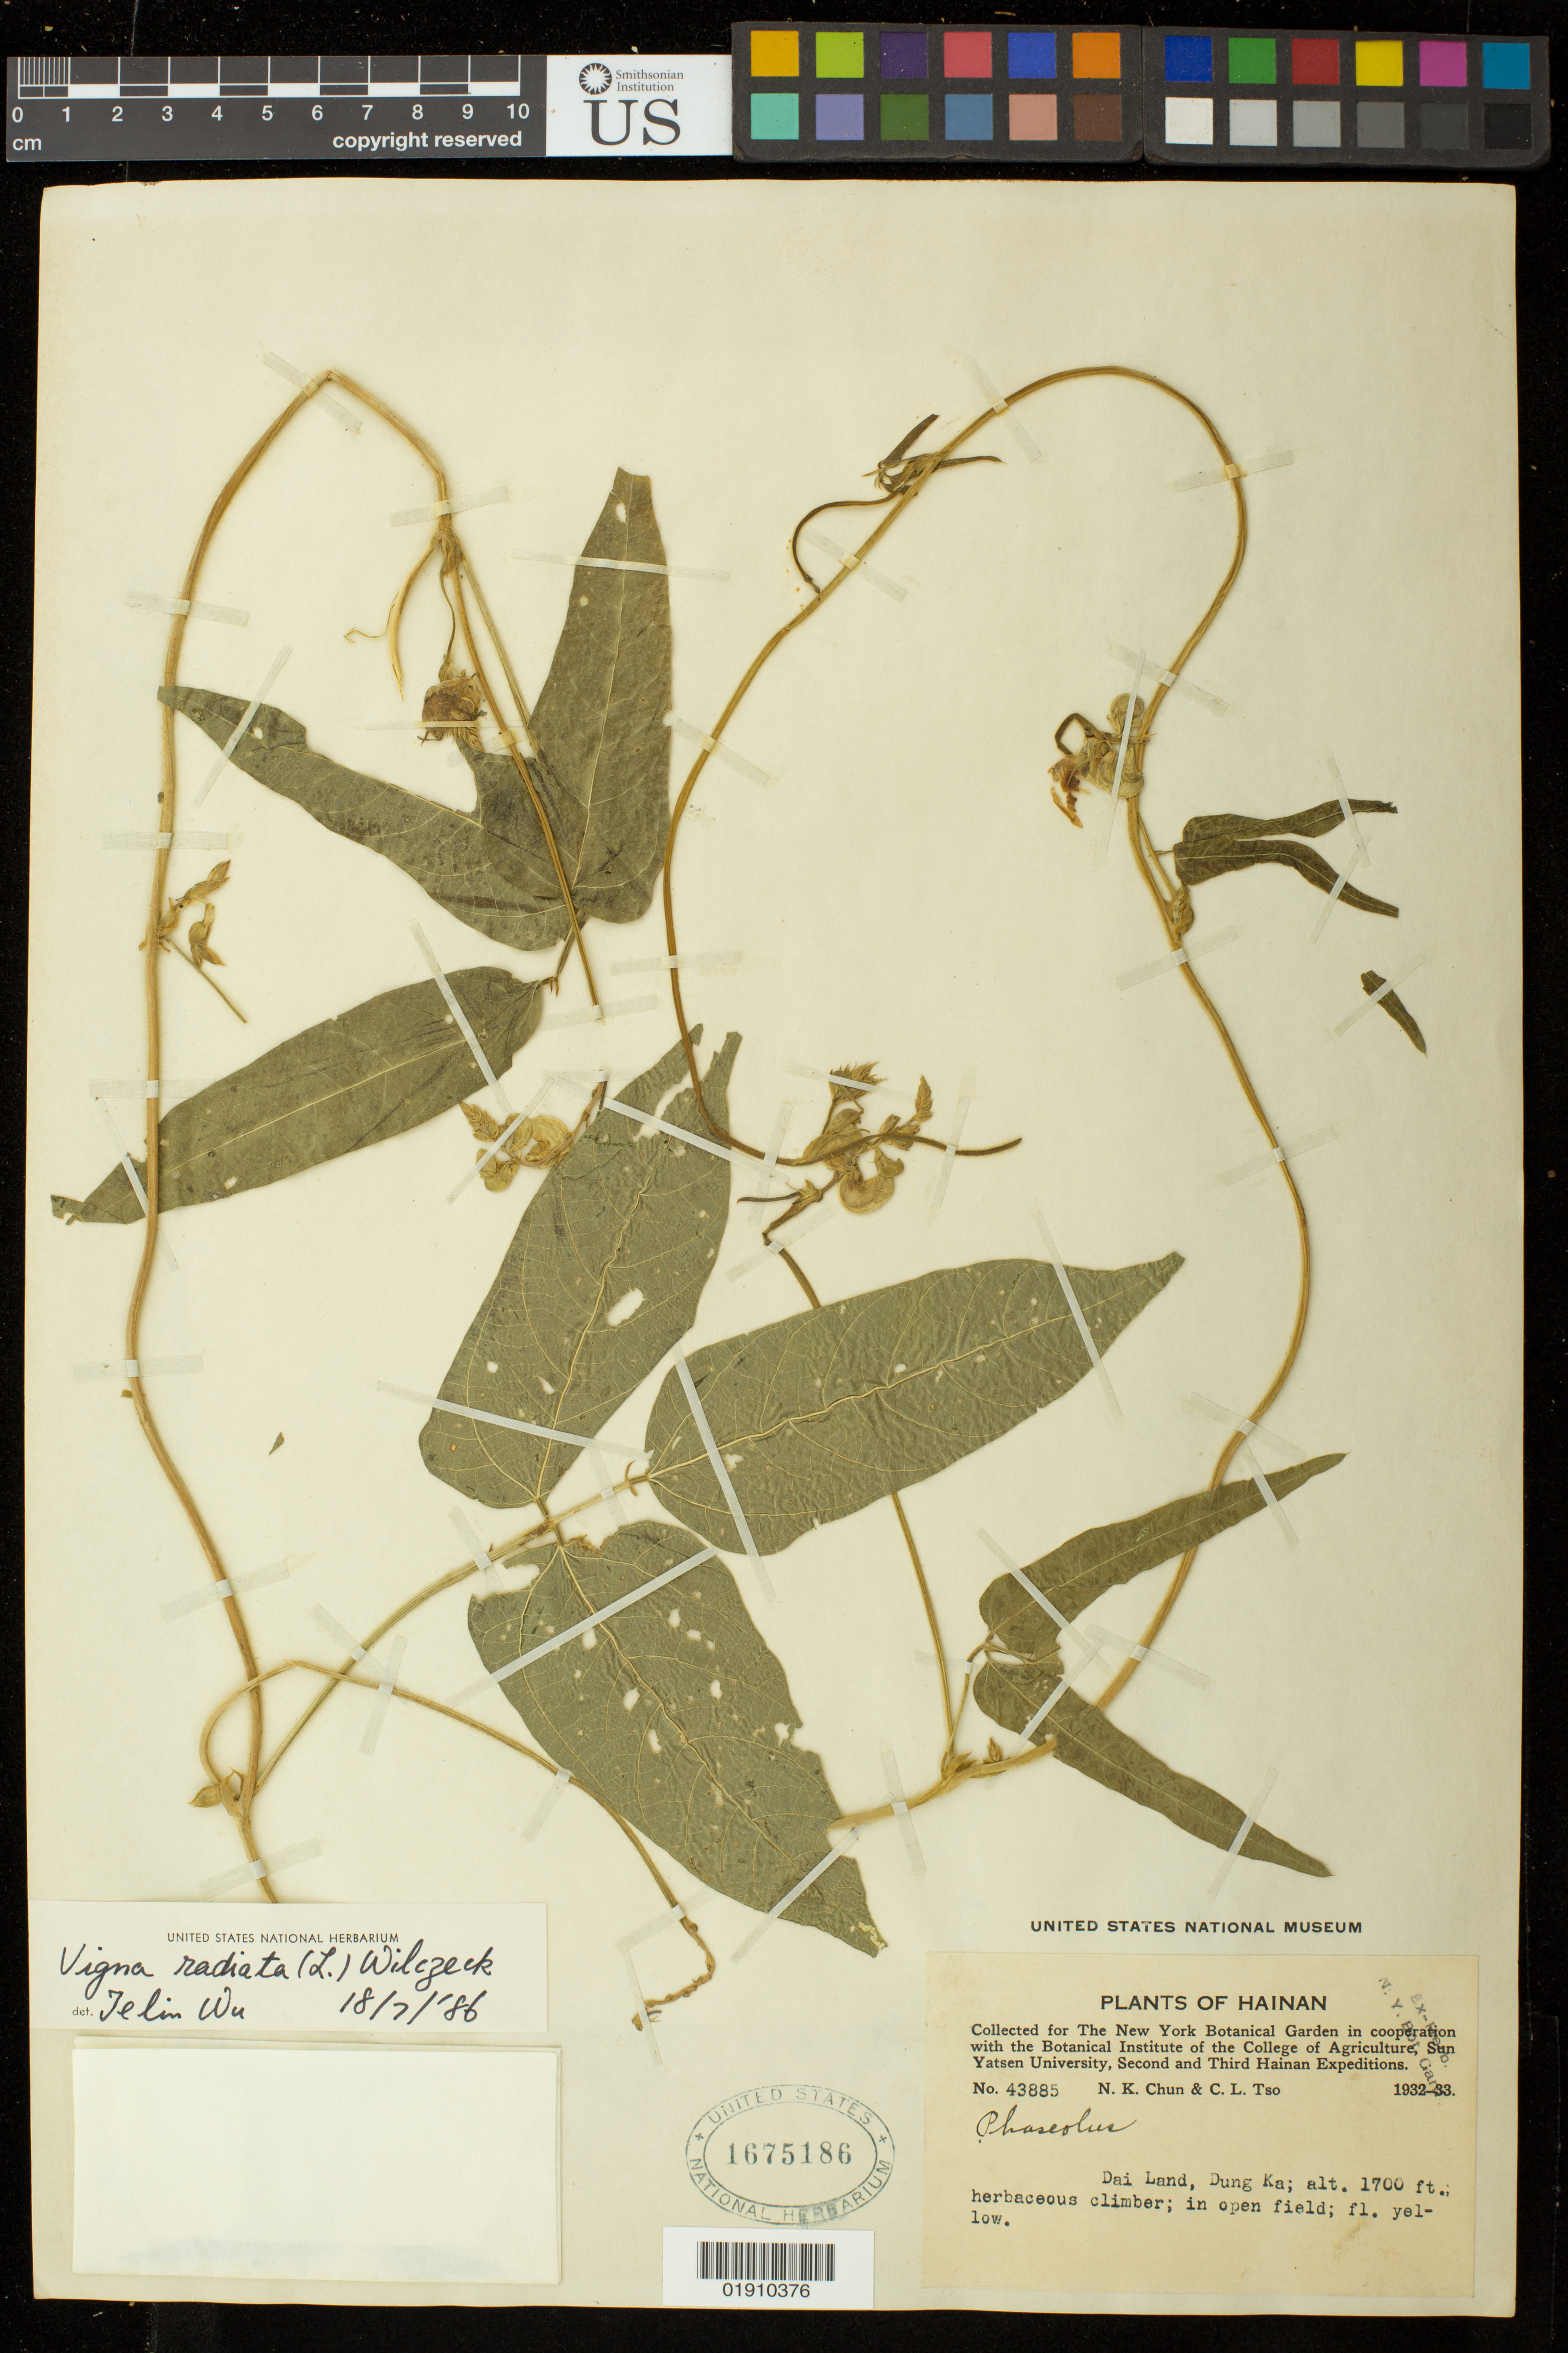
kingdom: Plantae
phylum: Tracheophyta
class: Magnoliopsida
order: Fabales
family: Fabaceae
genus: Vigna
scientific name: Vigna radiata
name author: (L.) R. Wilczek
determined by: Wu, Jelin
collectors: N. K. Chun & C. Tso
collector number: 43885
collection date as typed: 1932-33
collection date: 1932/1933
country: China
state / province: Hainan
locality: Hainan, Dai Land, Dung ka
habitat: in open field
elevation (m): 518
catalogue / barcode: US 1675186